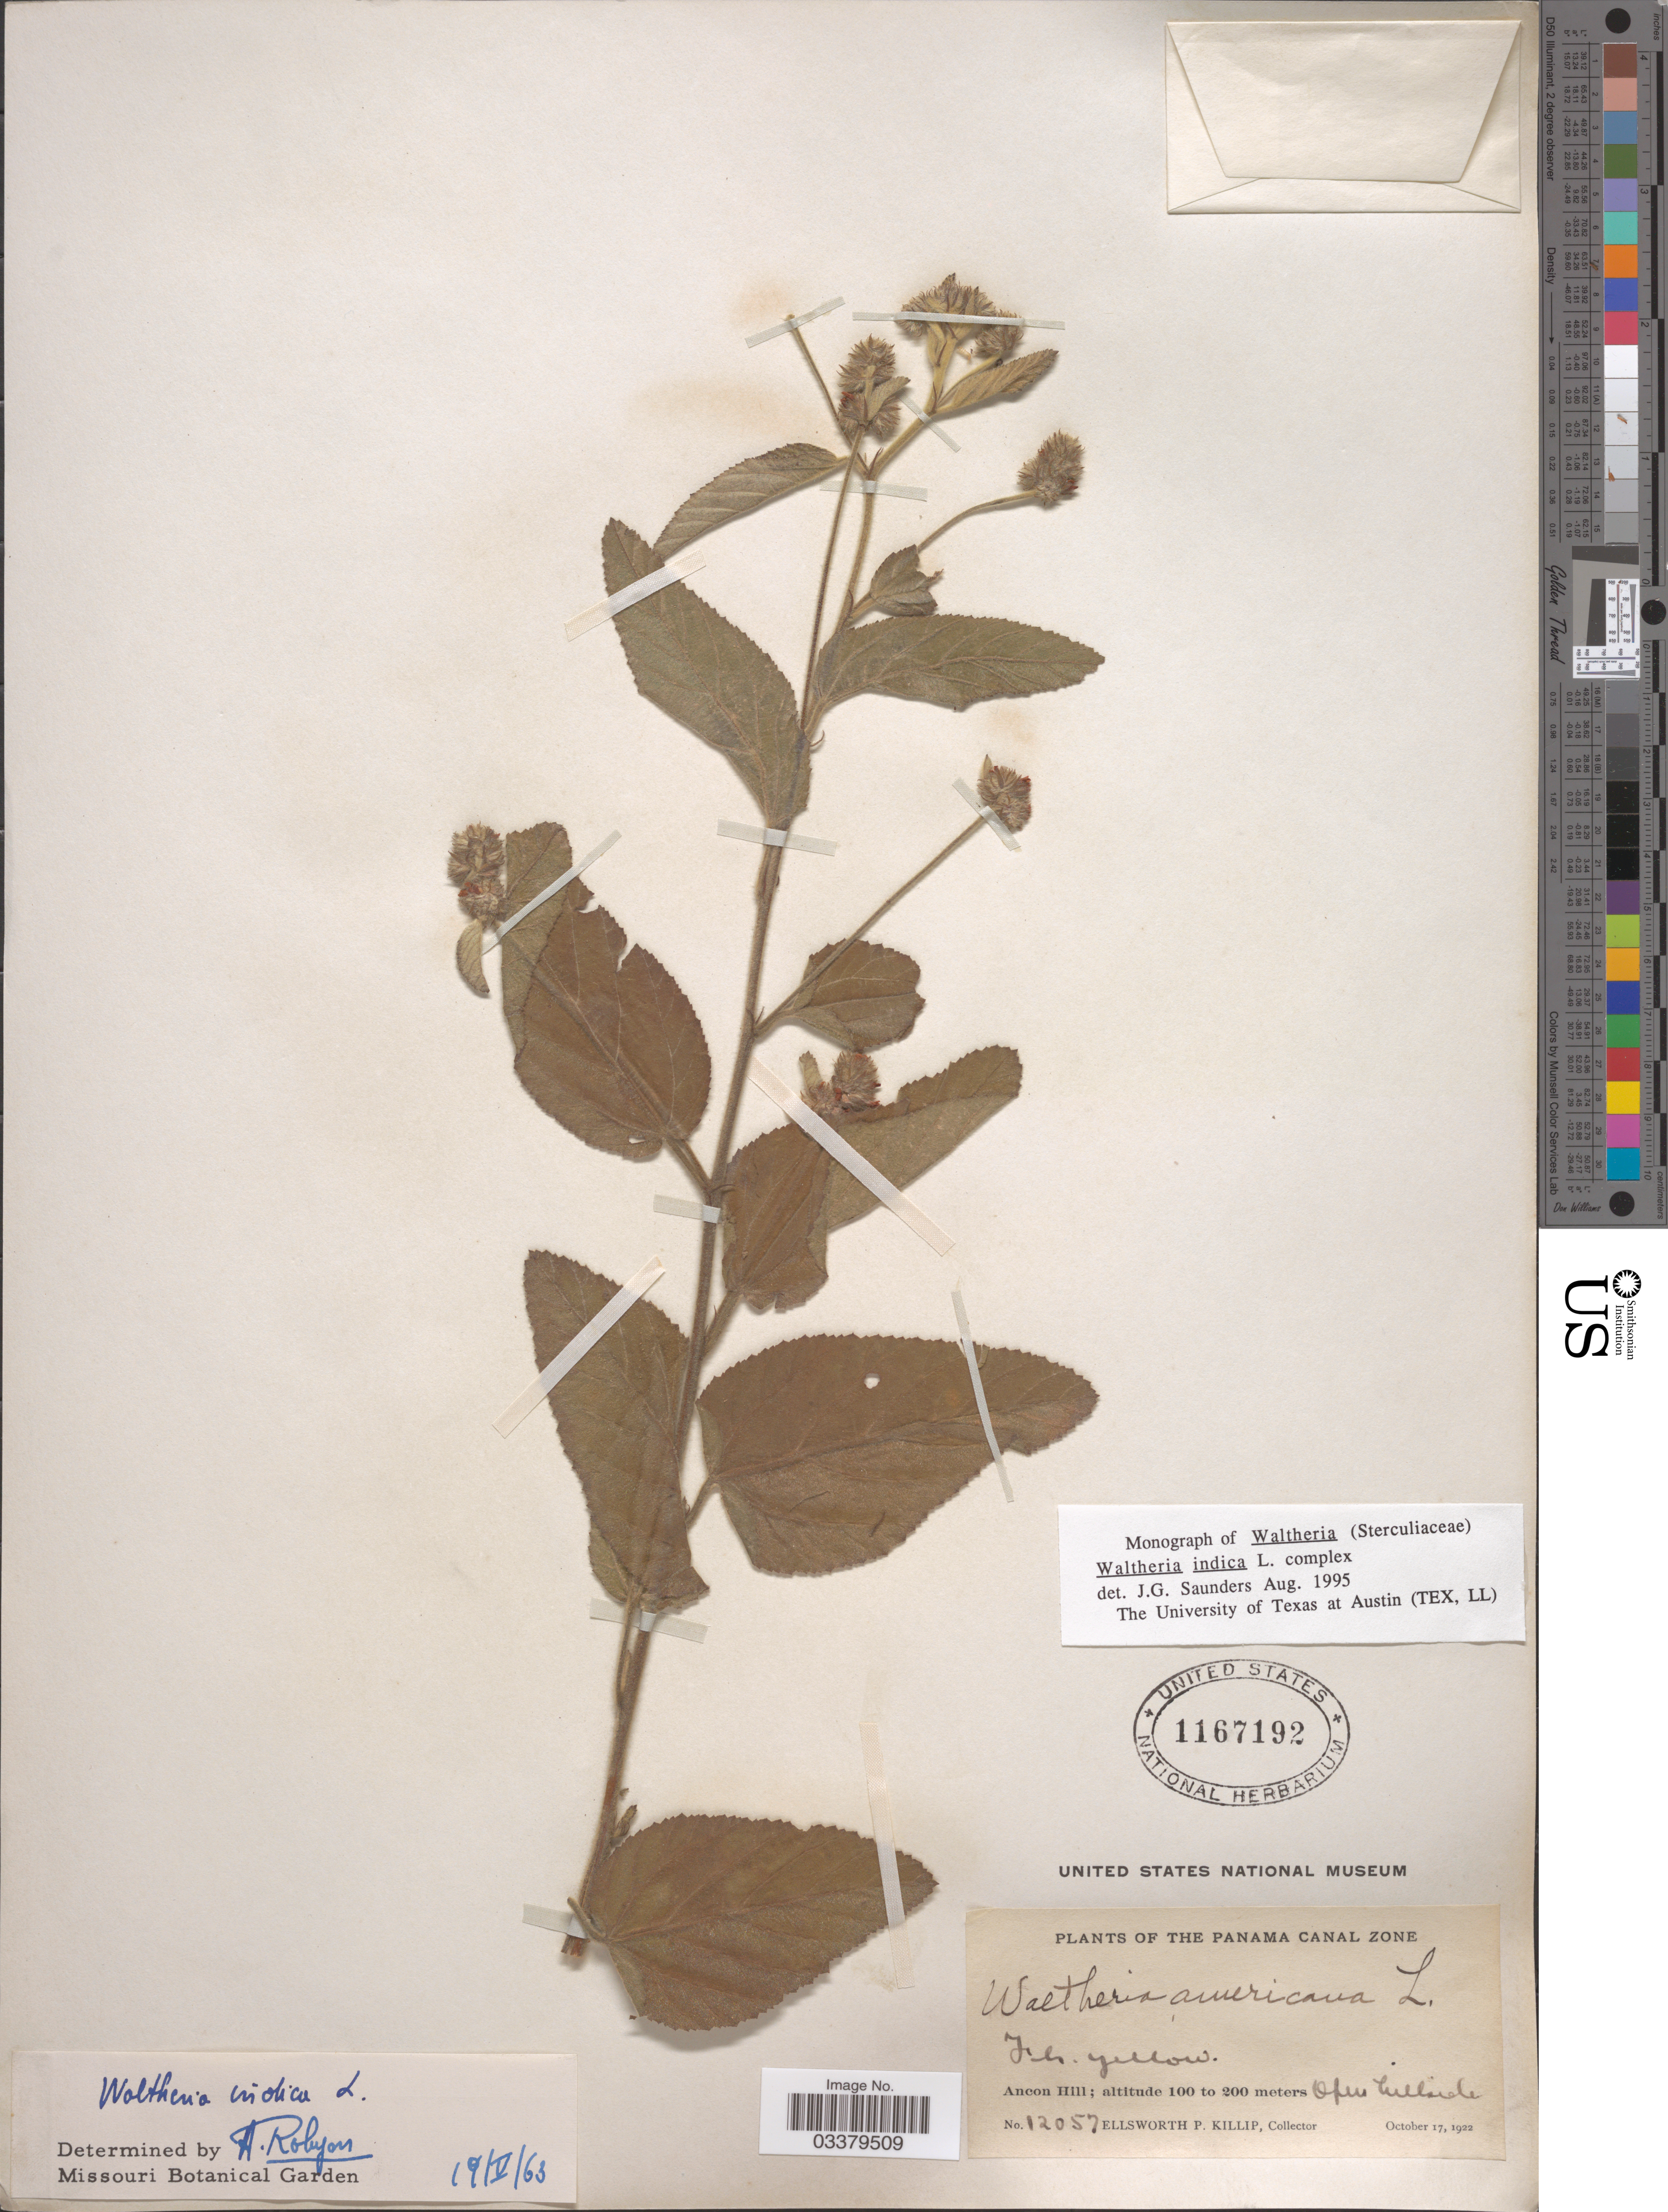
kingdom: Plantae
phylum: Tracheophyta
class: Magnoliopsida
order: Malvales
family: Malvaceae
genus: Waltheria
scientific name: Waltheria indica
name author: L.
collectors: E. P. Killip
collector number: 12057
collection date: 1922-10-17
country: Panama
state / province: Colón / Panamá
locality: Canal Zone. Ancon Hill. Open hillside.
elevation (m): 100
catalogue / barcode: US 1167192